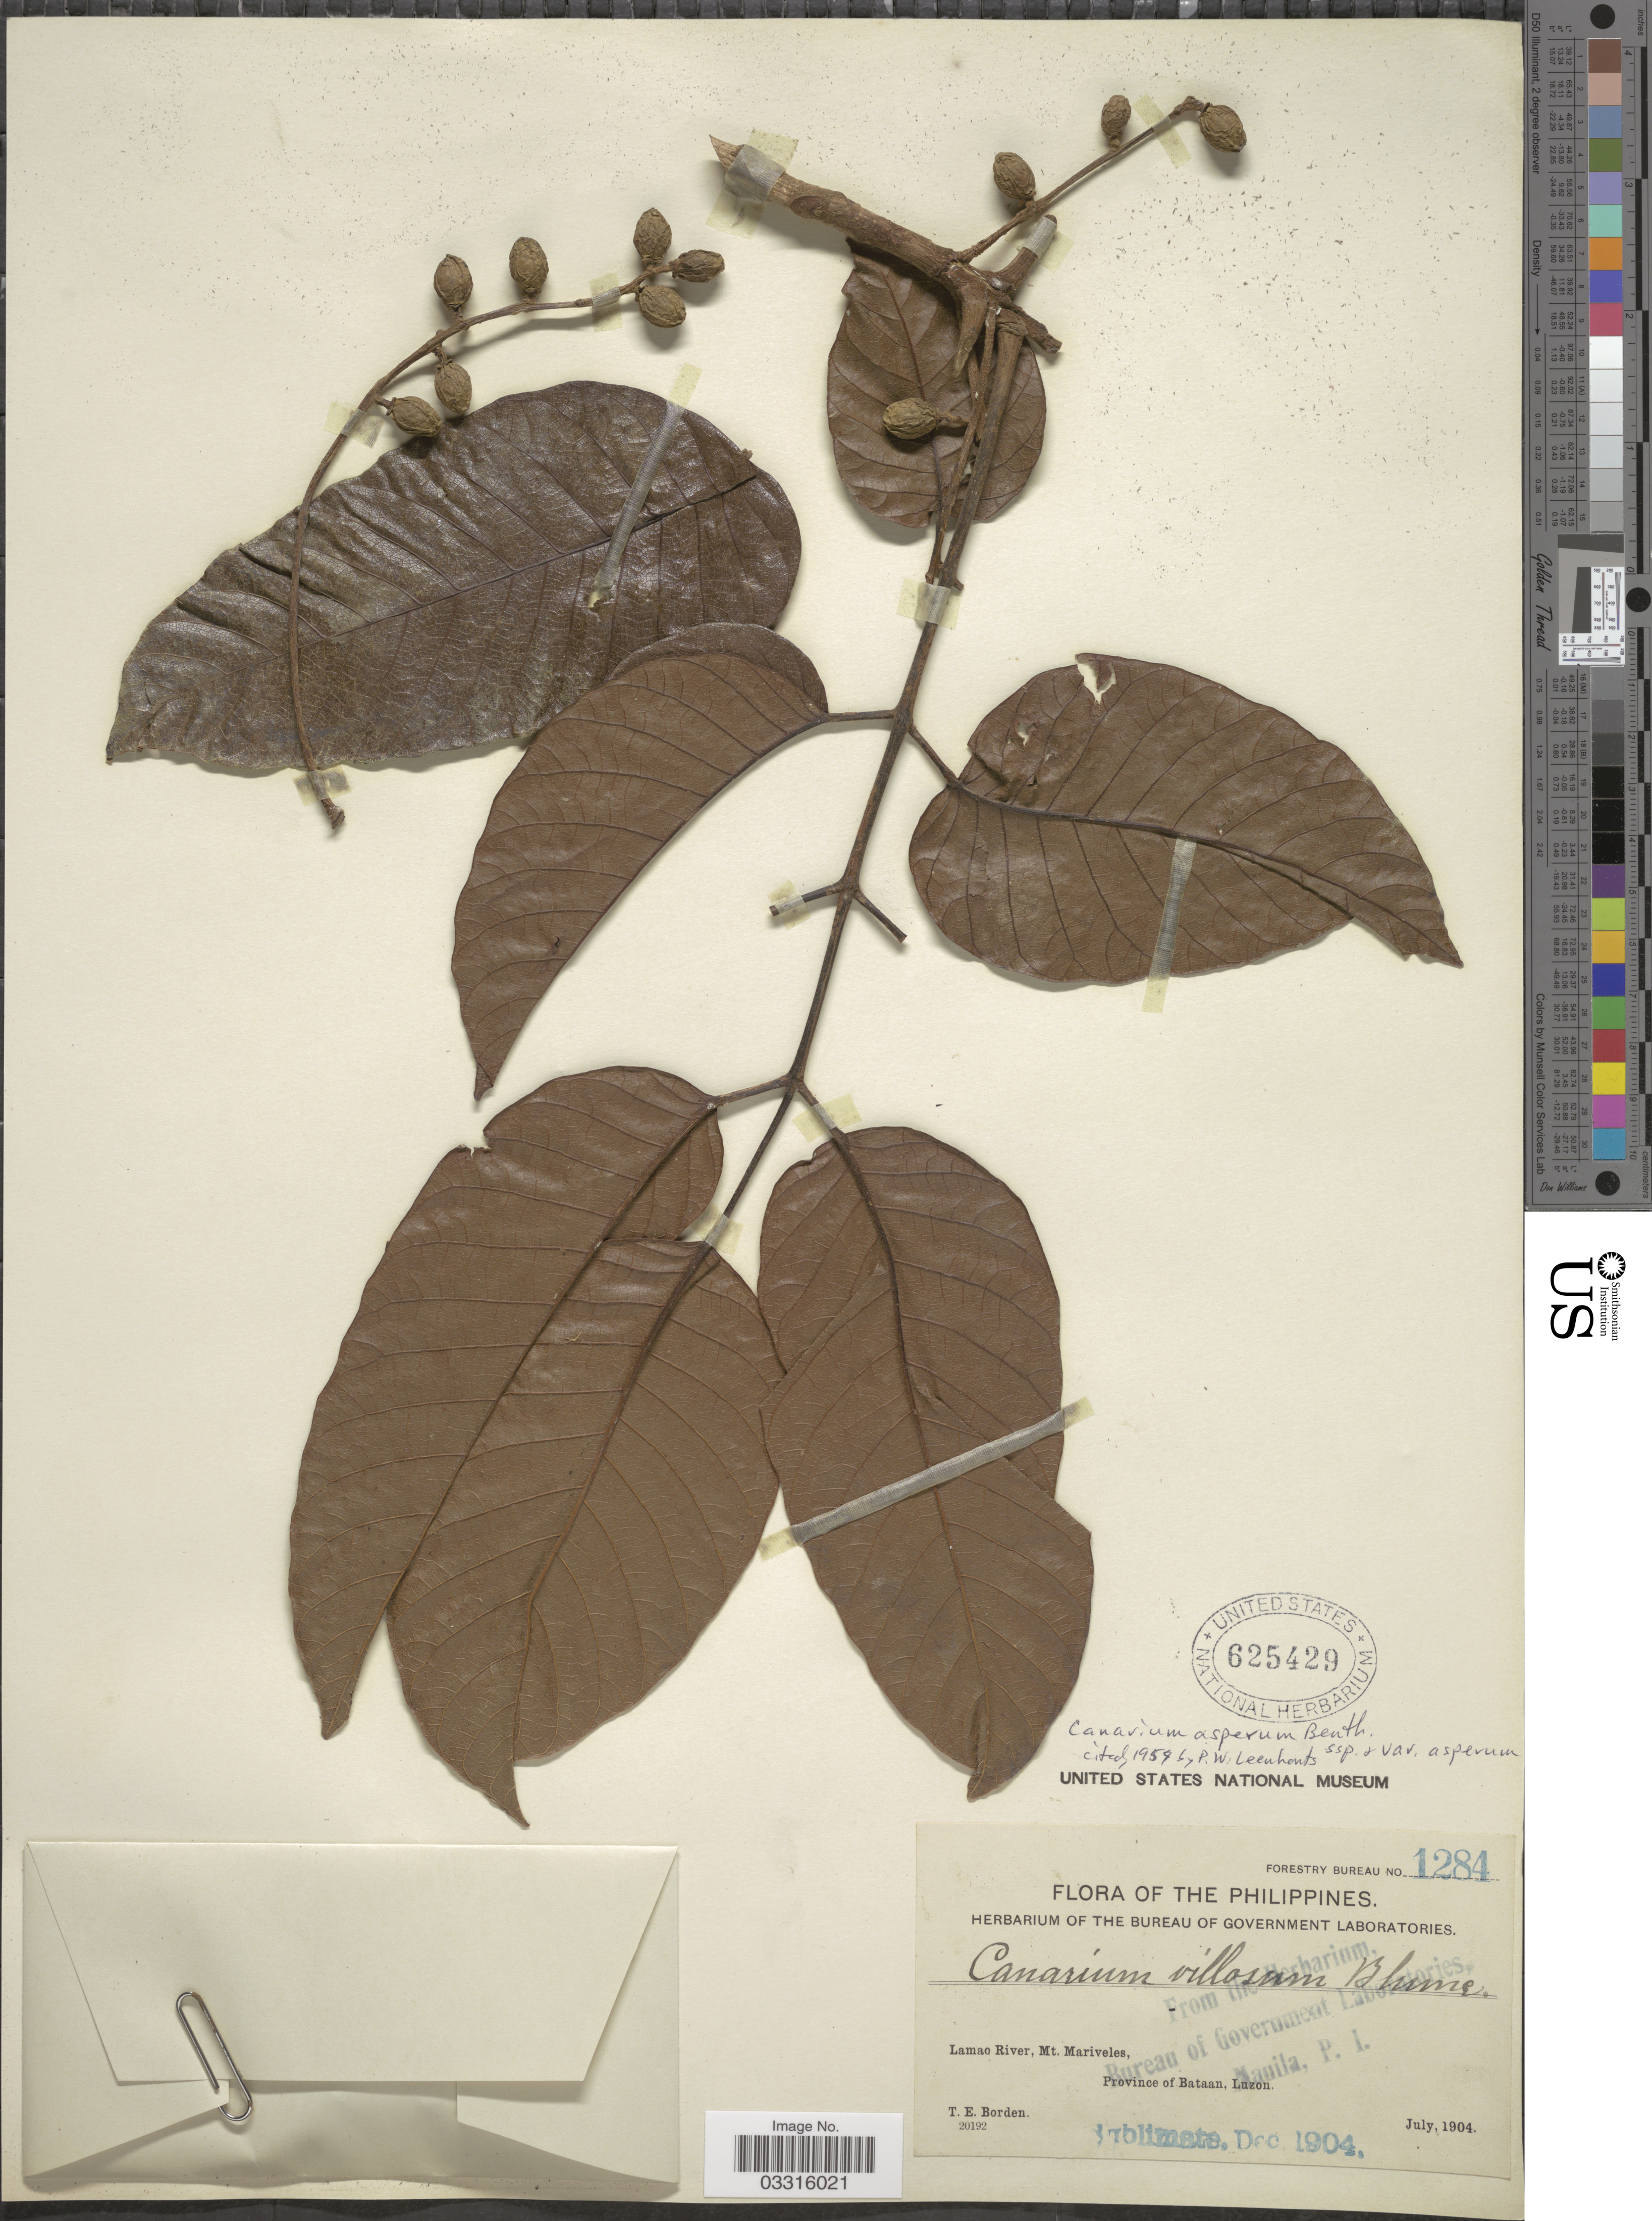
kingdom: Plantae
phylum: Tracheophyta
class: Magnoliopsida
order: Sapindales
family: Burseraceae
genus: Canarium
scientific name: Canarium asperum subsp. asperum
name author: Benth.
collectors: T. E. Borden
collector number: Forestry Bureau 1284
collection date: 1904-07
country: Philippines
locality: Lamao River, Mt. Mariveles, Province of Bataan, Luzon.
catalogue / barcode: US 625429